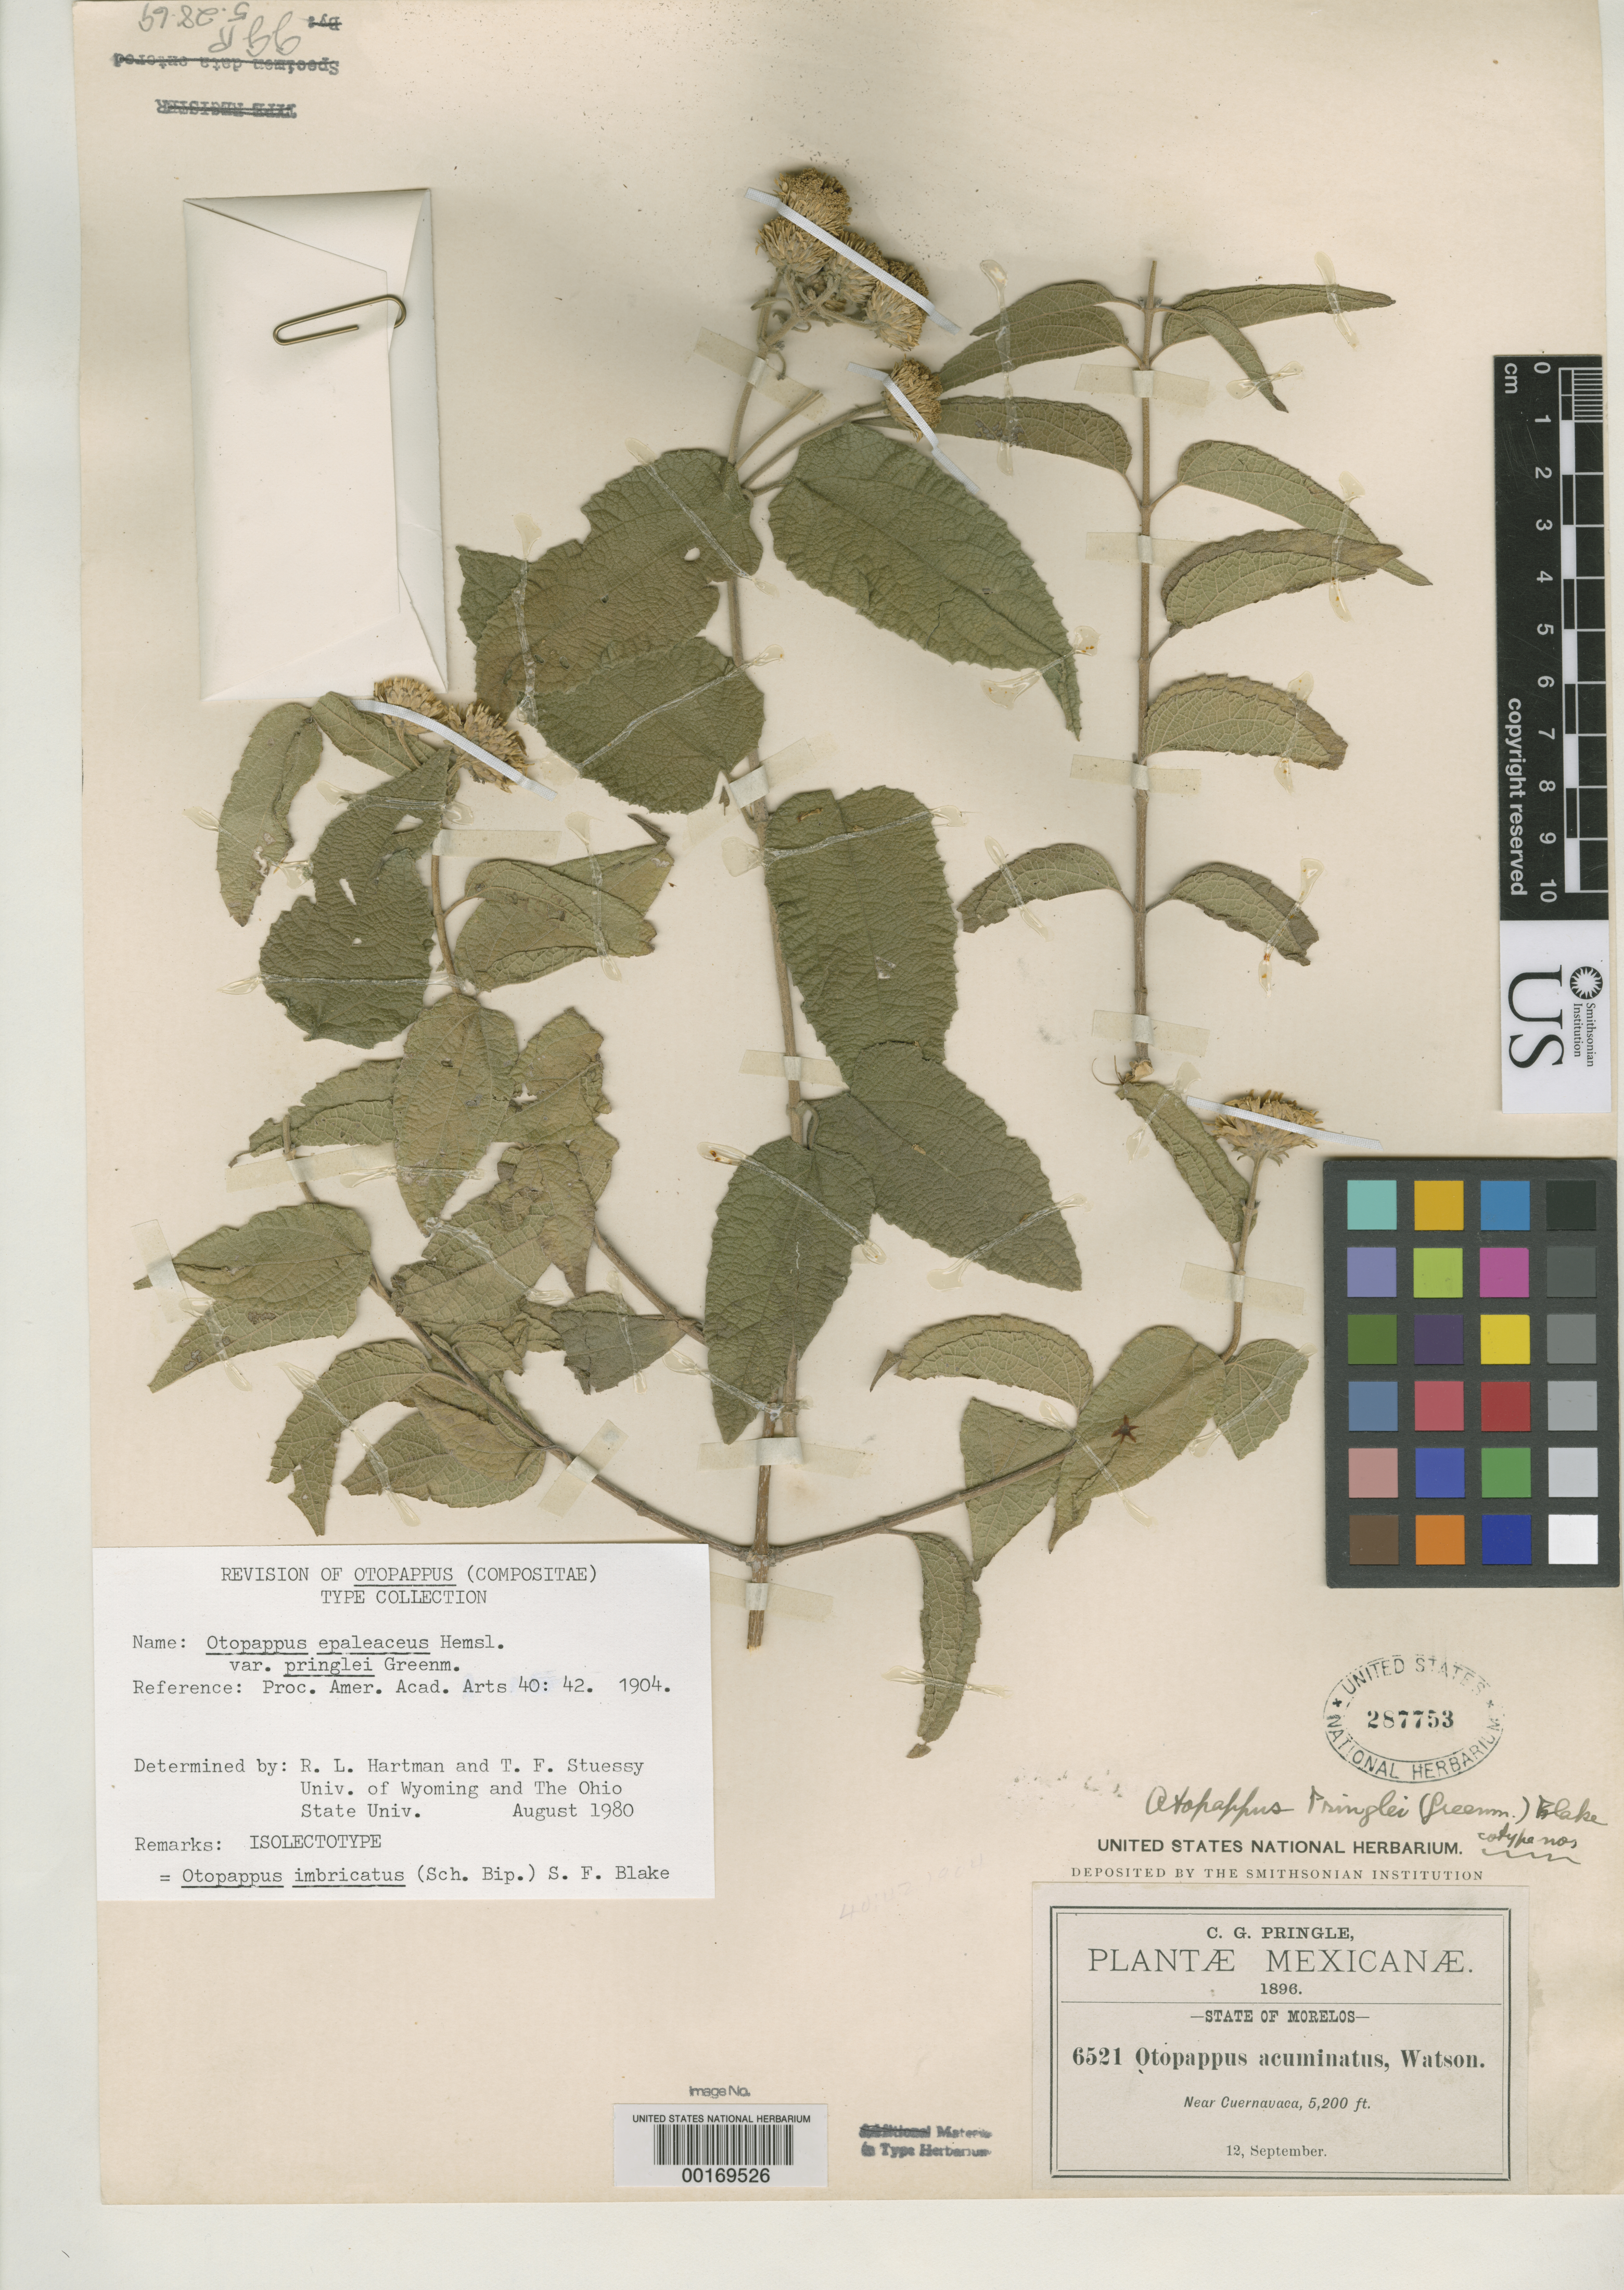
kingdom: Plantae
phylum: Tracheophyta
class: Magnoliopsida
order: Asterales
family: Asteraceae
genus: Otopappus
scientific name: Otopappus epaleaceus var. pringlei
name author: Greenm.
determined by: Hartman, R. L.; Steussy, T. F.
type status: Isolectotype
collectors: C. G. Pringle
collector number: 6521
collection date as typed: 12 Sep 1896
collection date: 1896-09-12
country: Mexico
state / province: Morelos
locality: Near Cuernavaca.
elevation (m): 1585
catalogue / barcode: US 287753